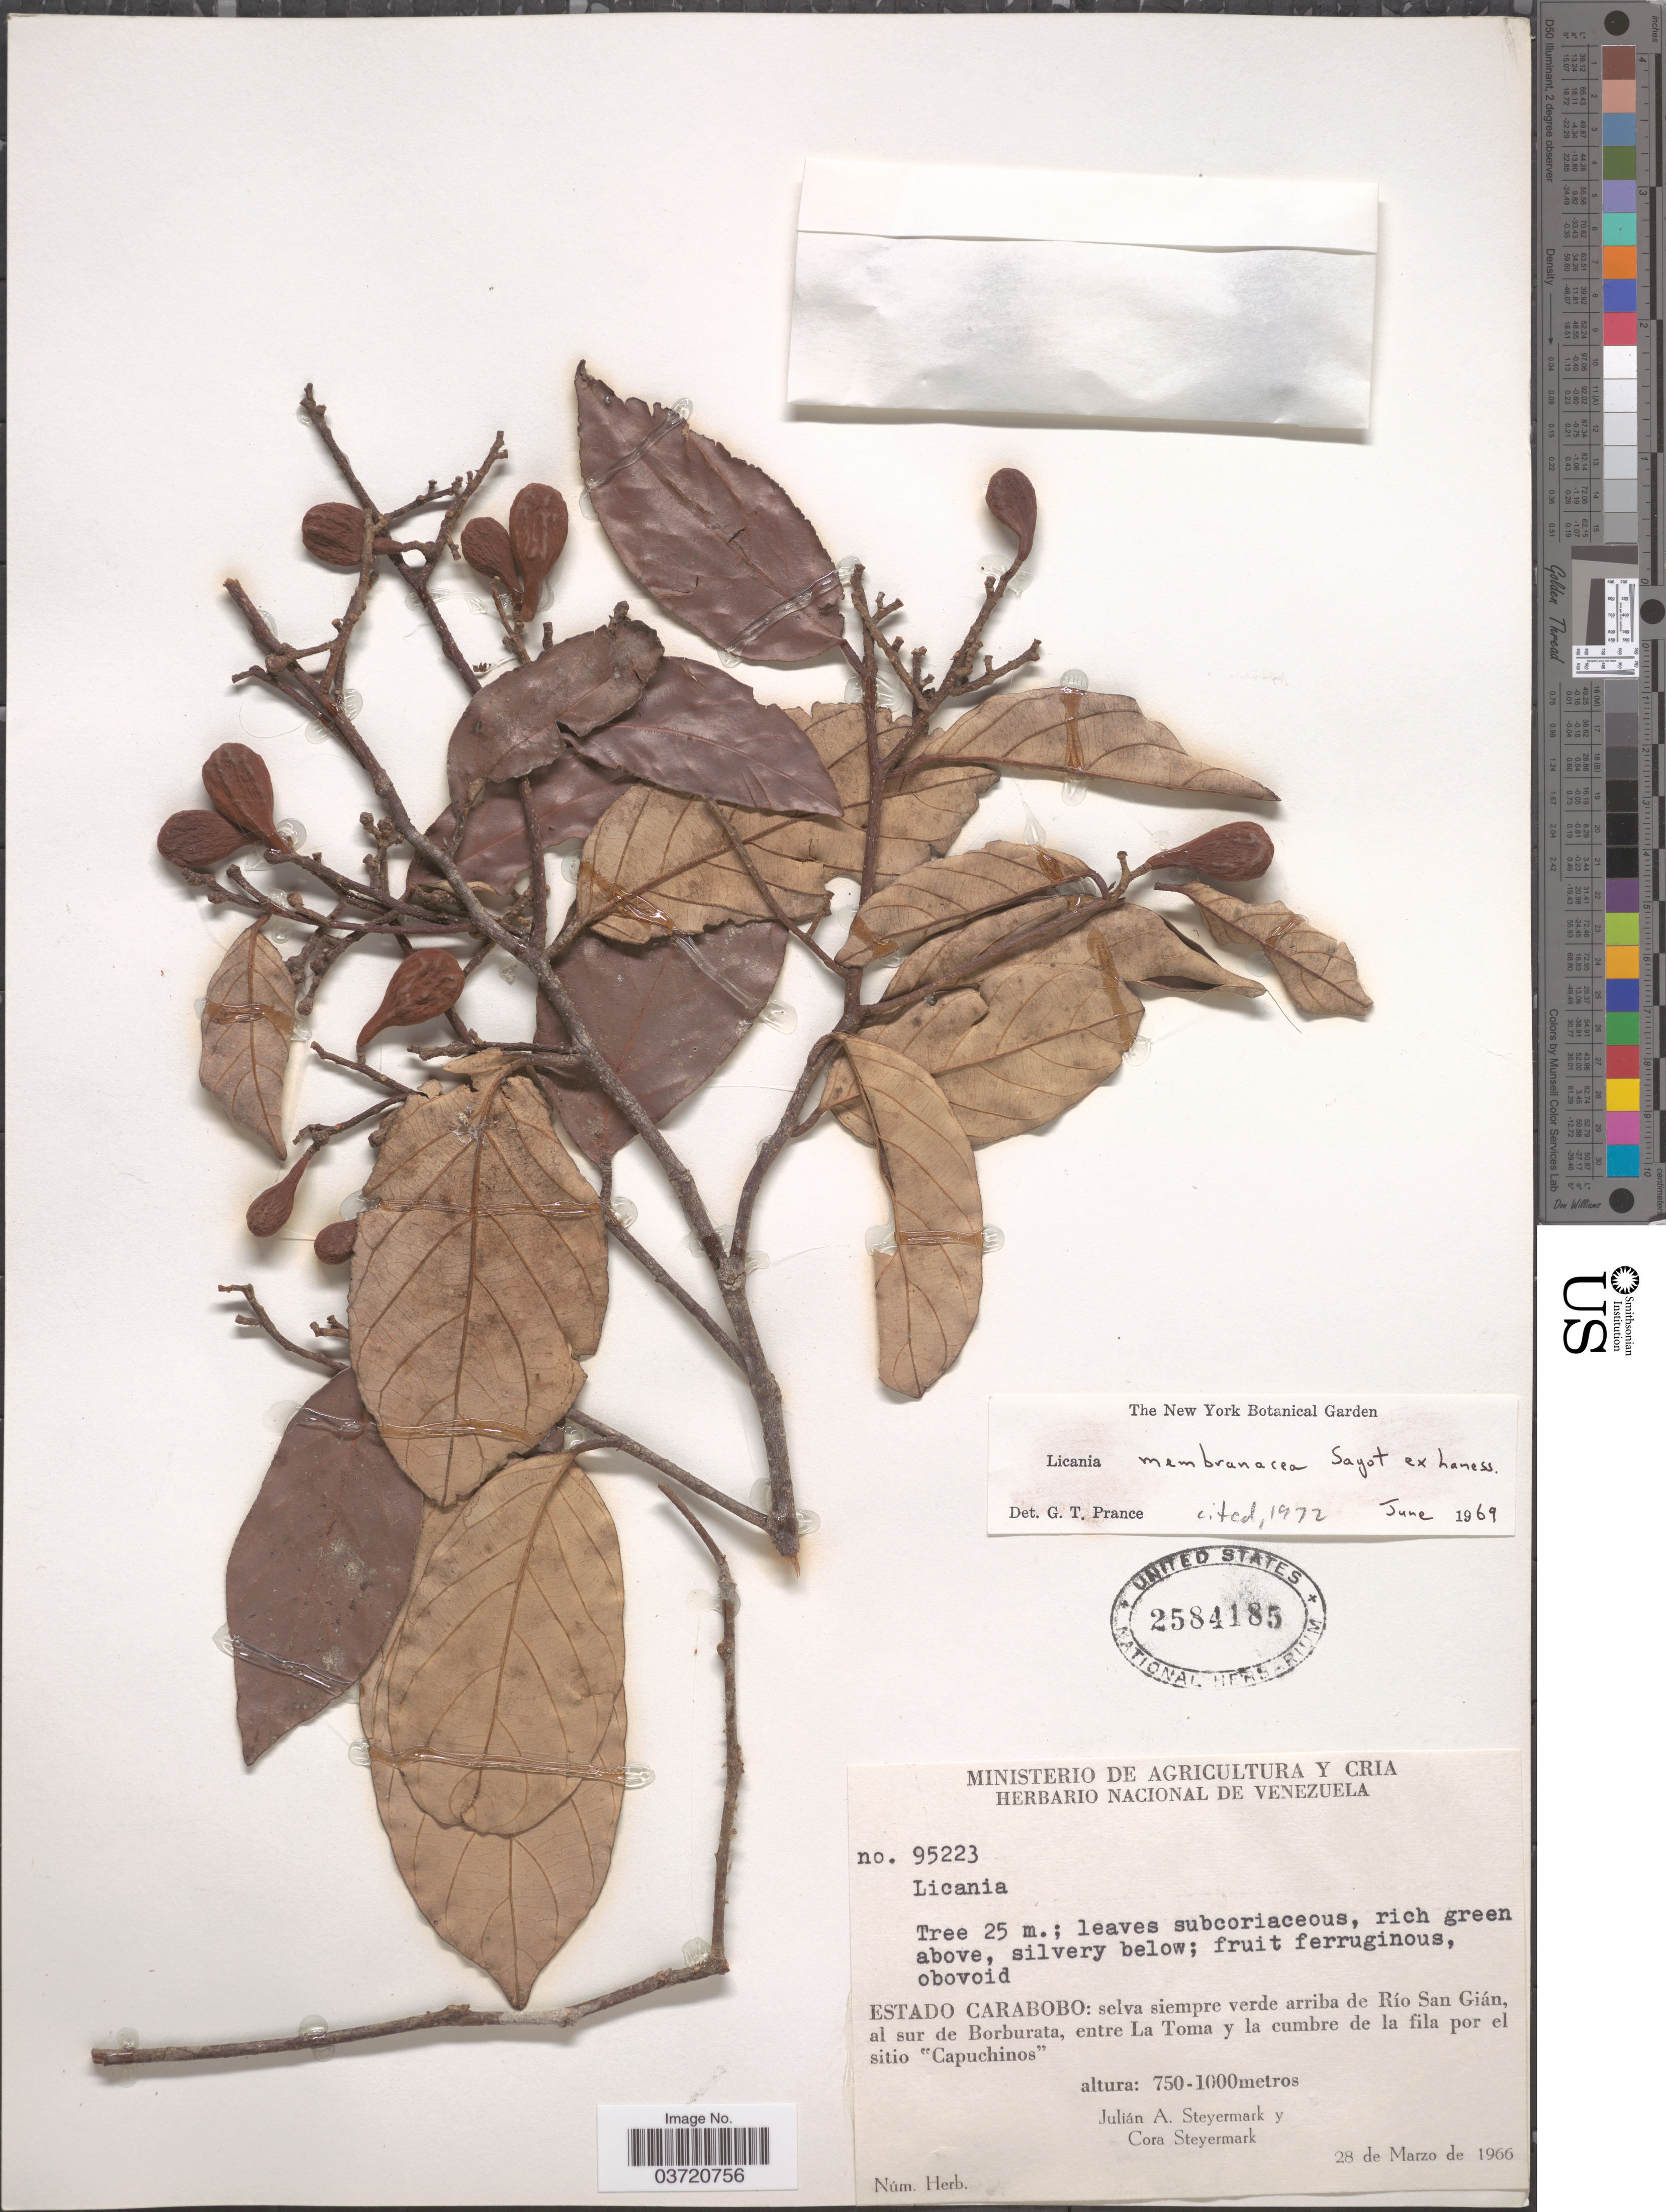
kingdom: Plantae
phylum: Tracheophyta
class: Magnoliopsida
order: Malpighiales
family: Chrysobalanaceae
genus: Licania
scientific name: Licania membranacea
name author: Sagot ex Laness.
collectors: J. Steyermark & C. Steyermark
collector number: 95223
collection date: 1966-03-28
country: Venezuela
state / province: Carabobo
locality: Selva siempre verde arriba de Río San Gián, al sur de Borburata, entre La TOma y la cumbre de la fila por el sitio "Capuchinos".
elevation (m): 750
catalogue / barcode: US 2584185